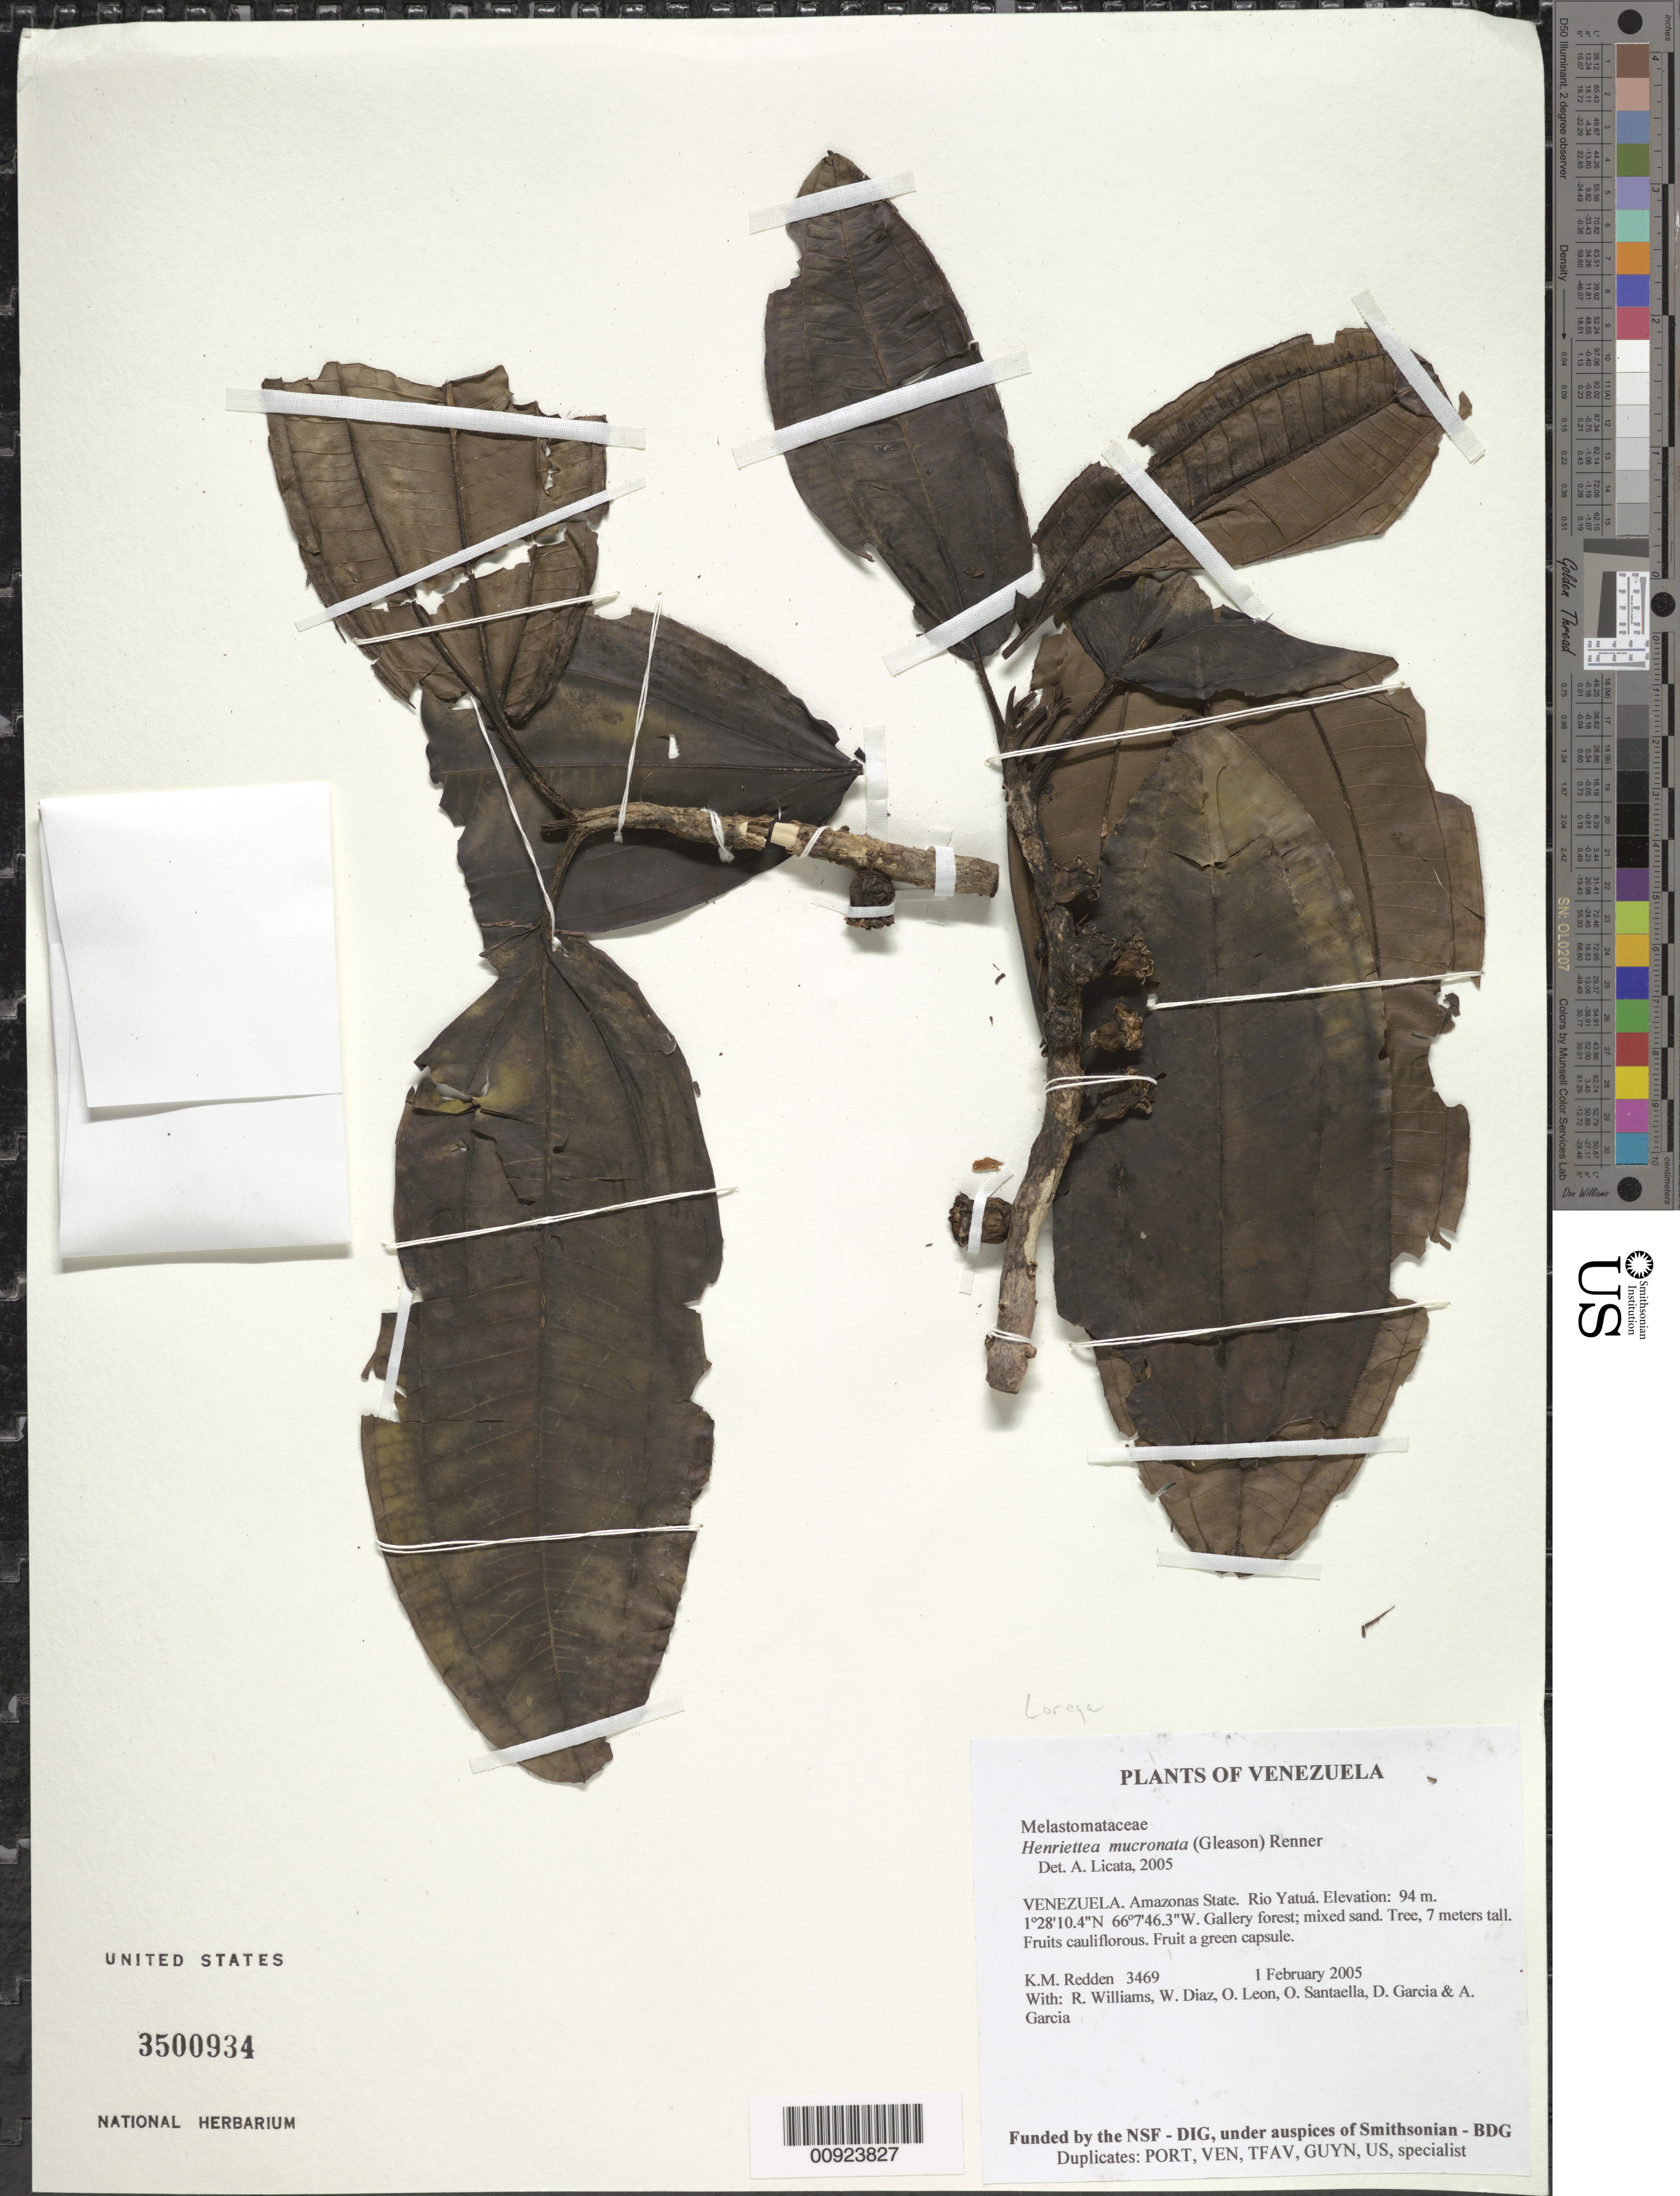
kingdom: Plantae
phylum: Tracheophyta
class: Magnoliopsida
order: Myrtales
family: Melastomataceae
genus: Henriettea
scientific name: Henriettea mucronata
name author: (Gleason) S.S. Renner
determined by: Licata, A., (PORT), Univ. Nac. Exp. de los Llanos Ezequiel Zamora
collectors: K. M. Redden, R. Williams, W. Díaz P., O. León, O. Santaella, D. Garcia & A. Garcia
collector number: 3469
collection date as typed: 1 February 2005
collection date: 2005-02-01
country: Venezuela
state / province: Amazonas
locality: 13 - Rio Yatuá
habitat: Gallery forest; mixed sand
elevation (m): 94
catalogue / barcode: US 3500934